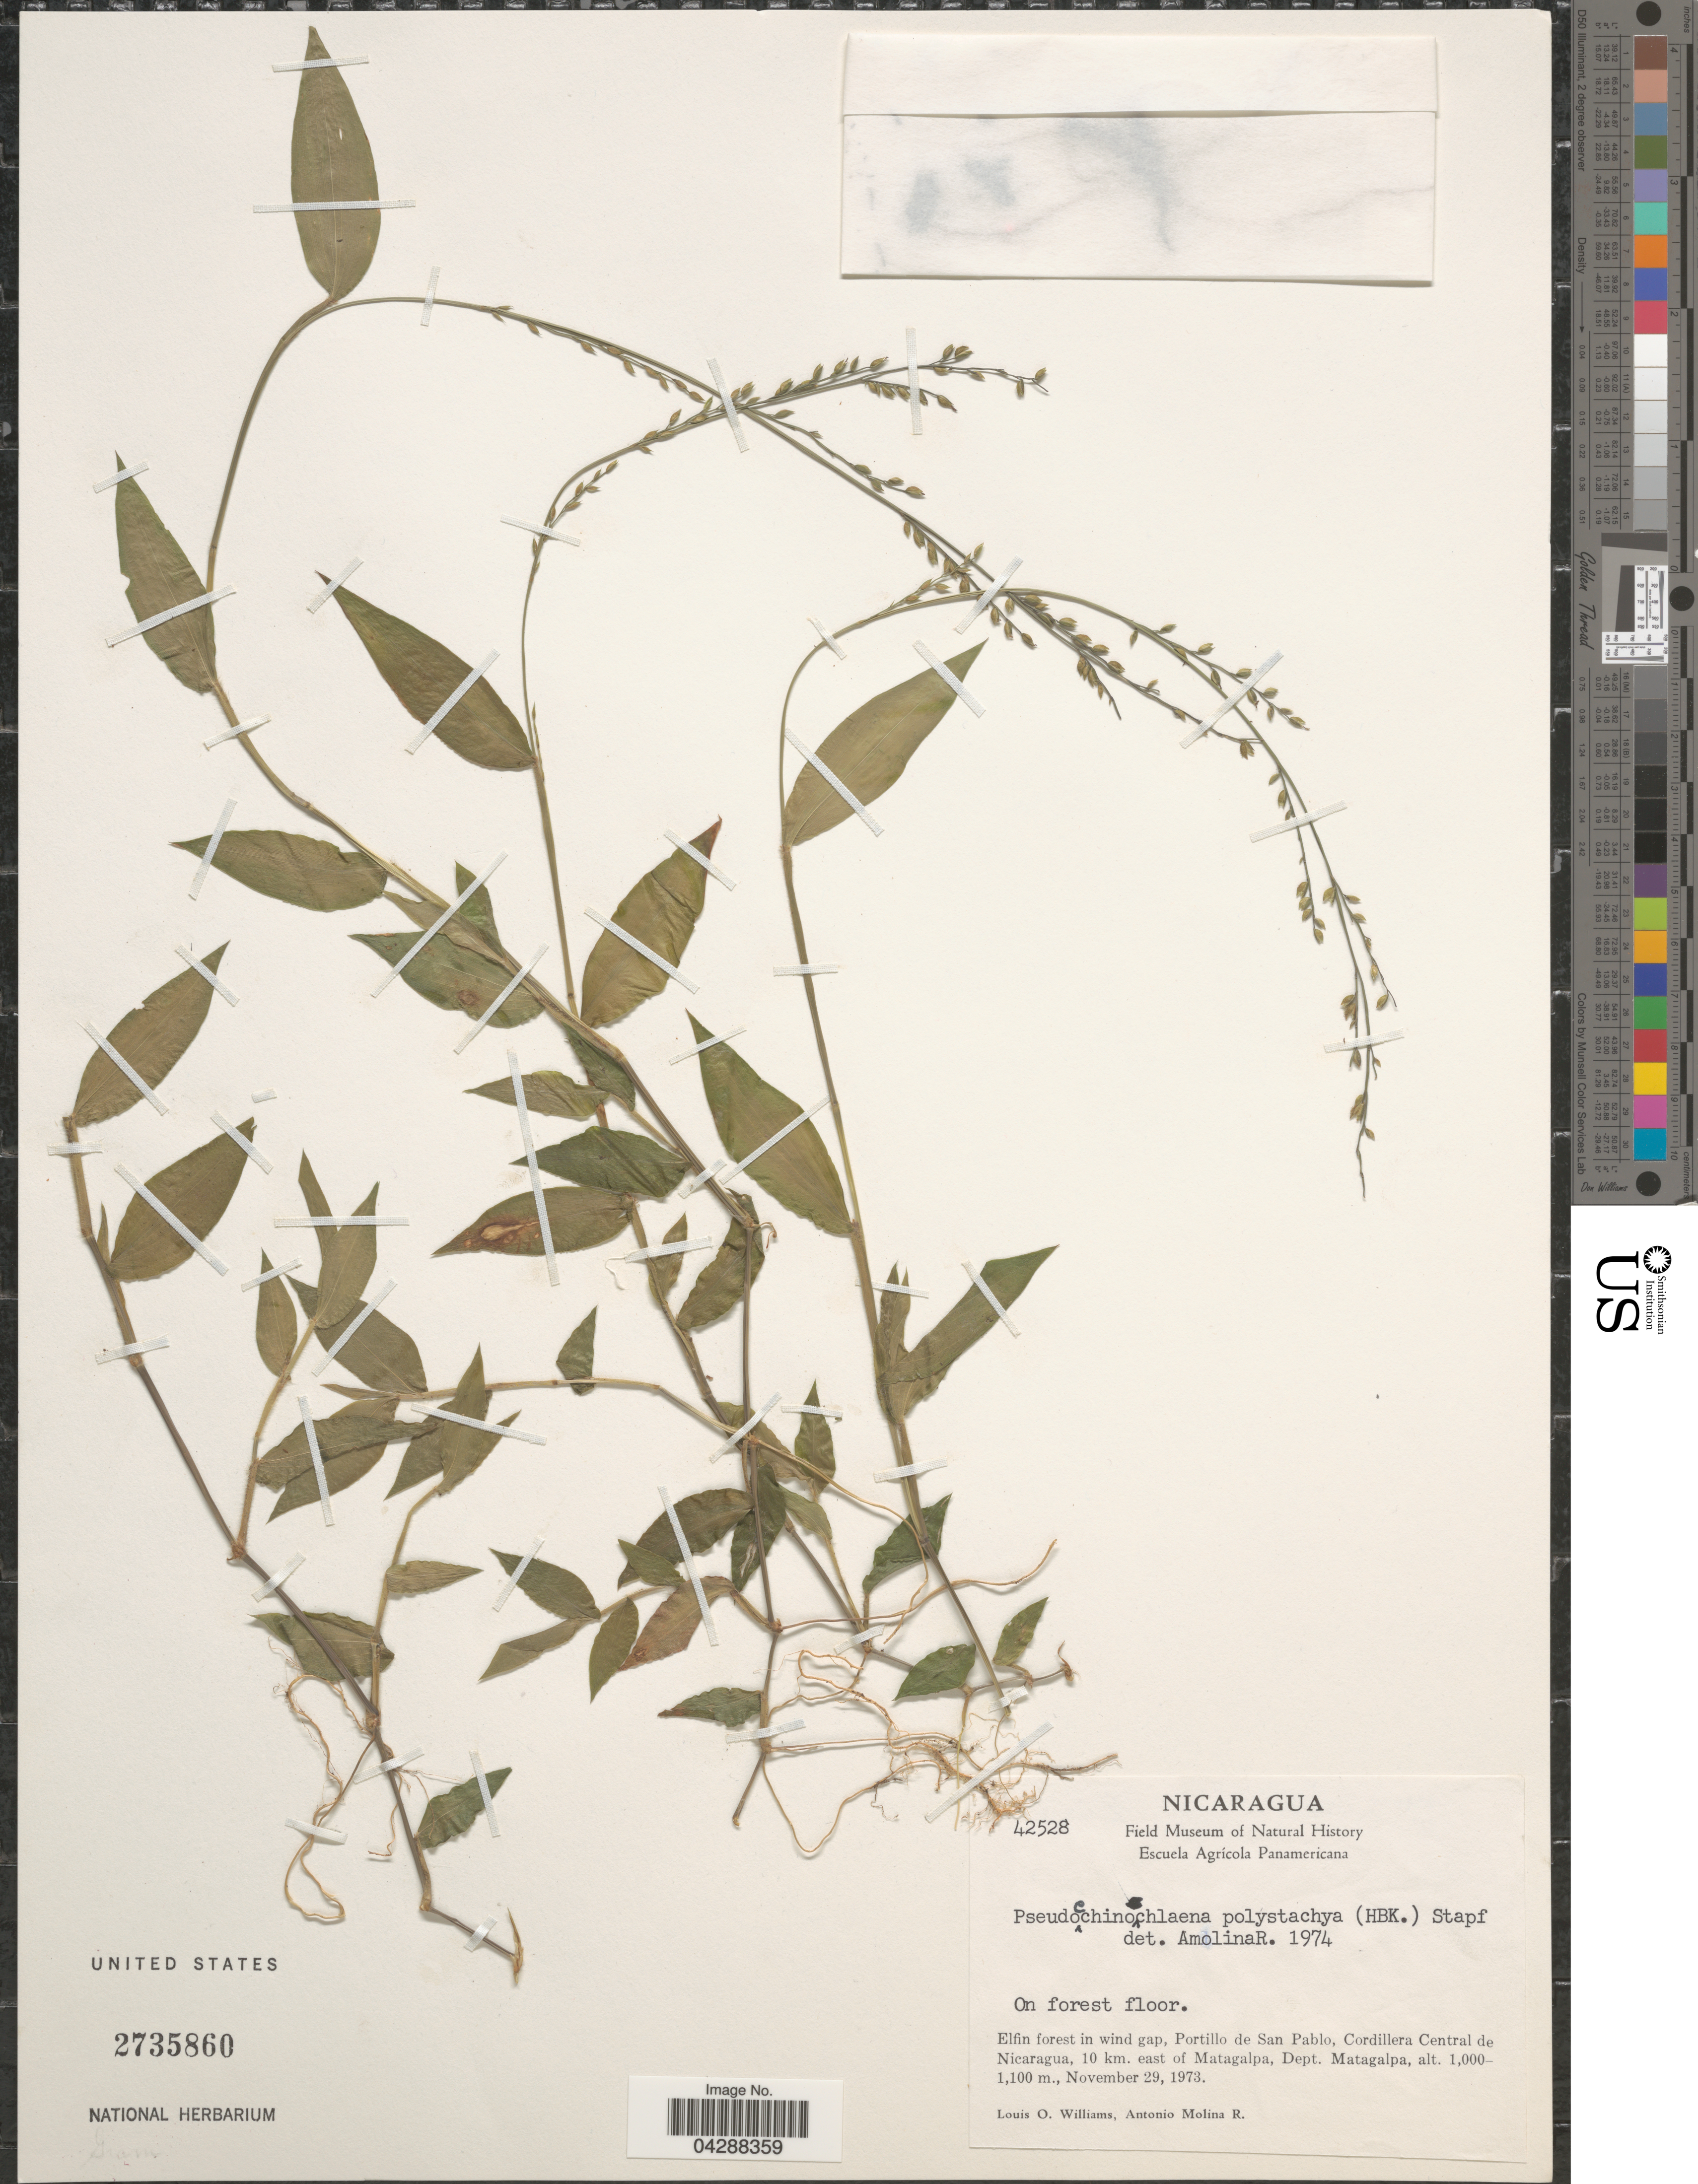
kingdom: Plantae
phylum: Tracheophyta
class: Liliopsida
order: Poales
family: Poaceae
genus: Pseudechinolaena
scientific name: Pseudechinolaena polystachya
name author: (Kunth) Stapf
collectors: L. O. Williams & A. Molina R.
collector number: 42528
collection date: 1973-11-29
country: Nicaragua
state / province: Matagalpa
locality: On forest floor. Elfin forest in wind gap, Portillo de San Pablo, Cordillera Central de Nicaragua, 10 km. east of Matagalpa, Dept. Matagalpa.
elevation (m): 1000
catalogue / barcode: US 2735860